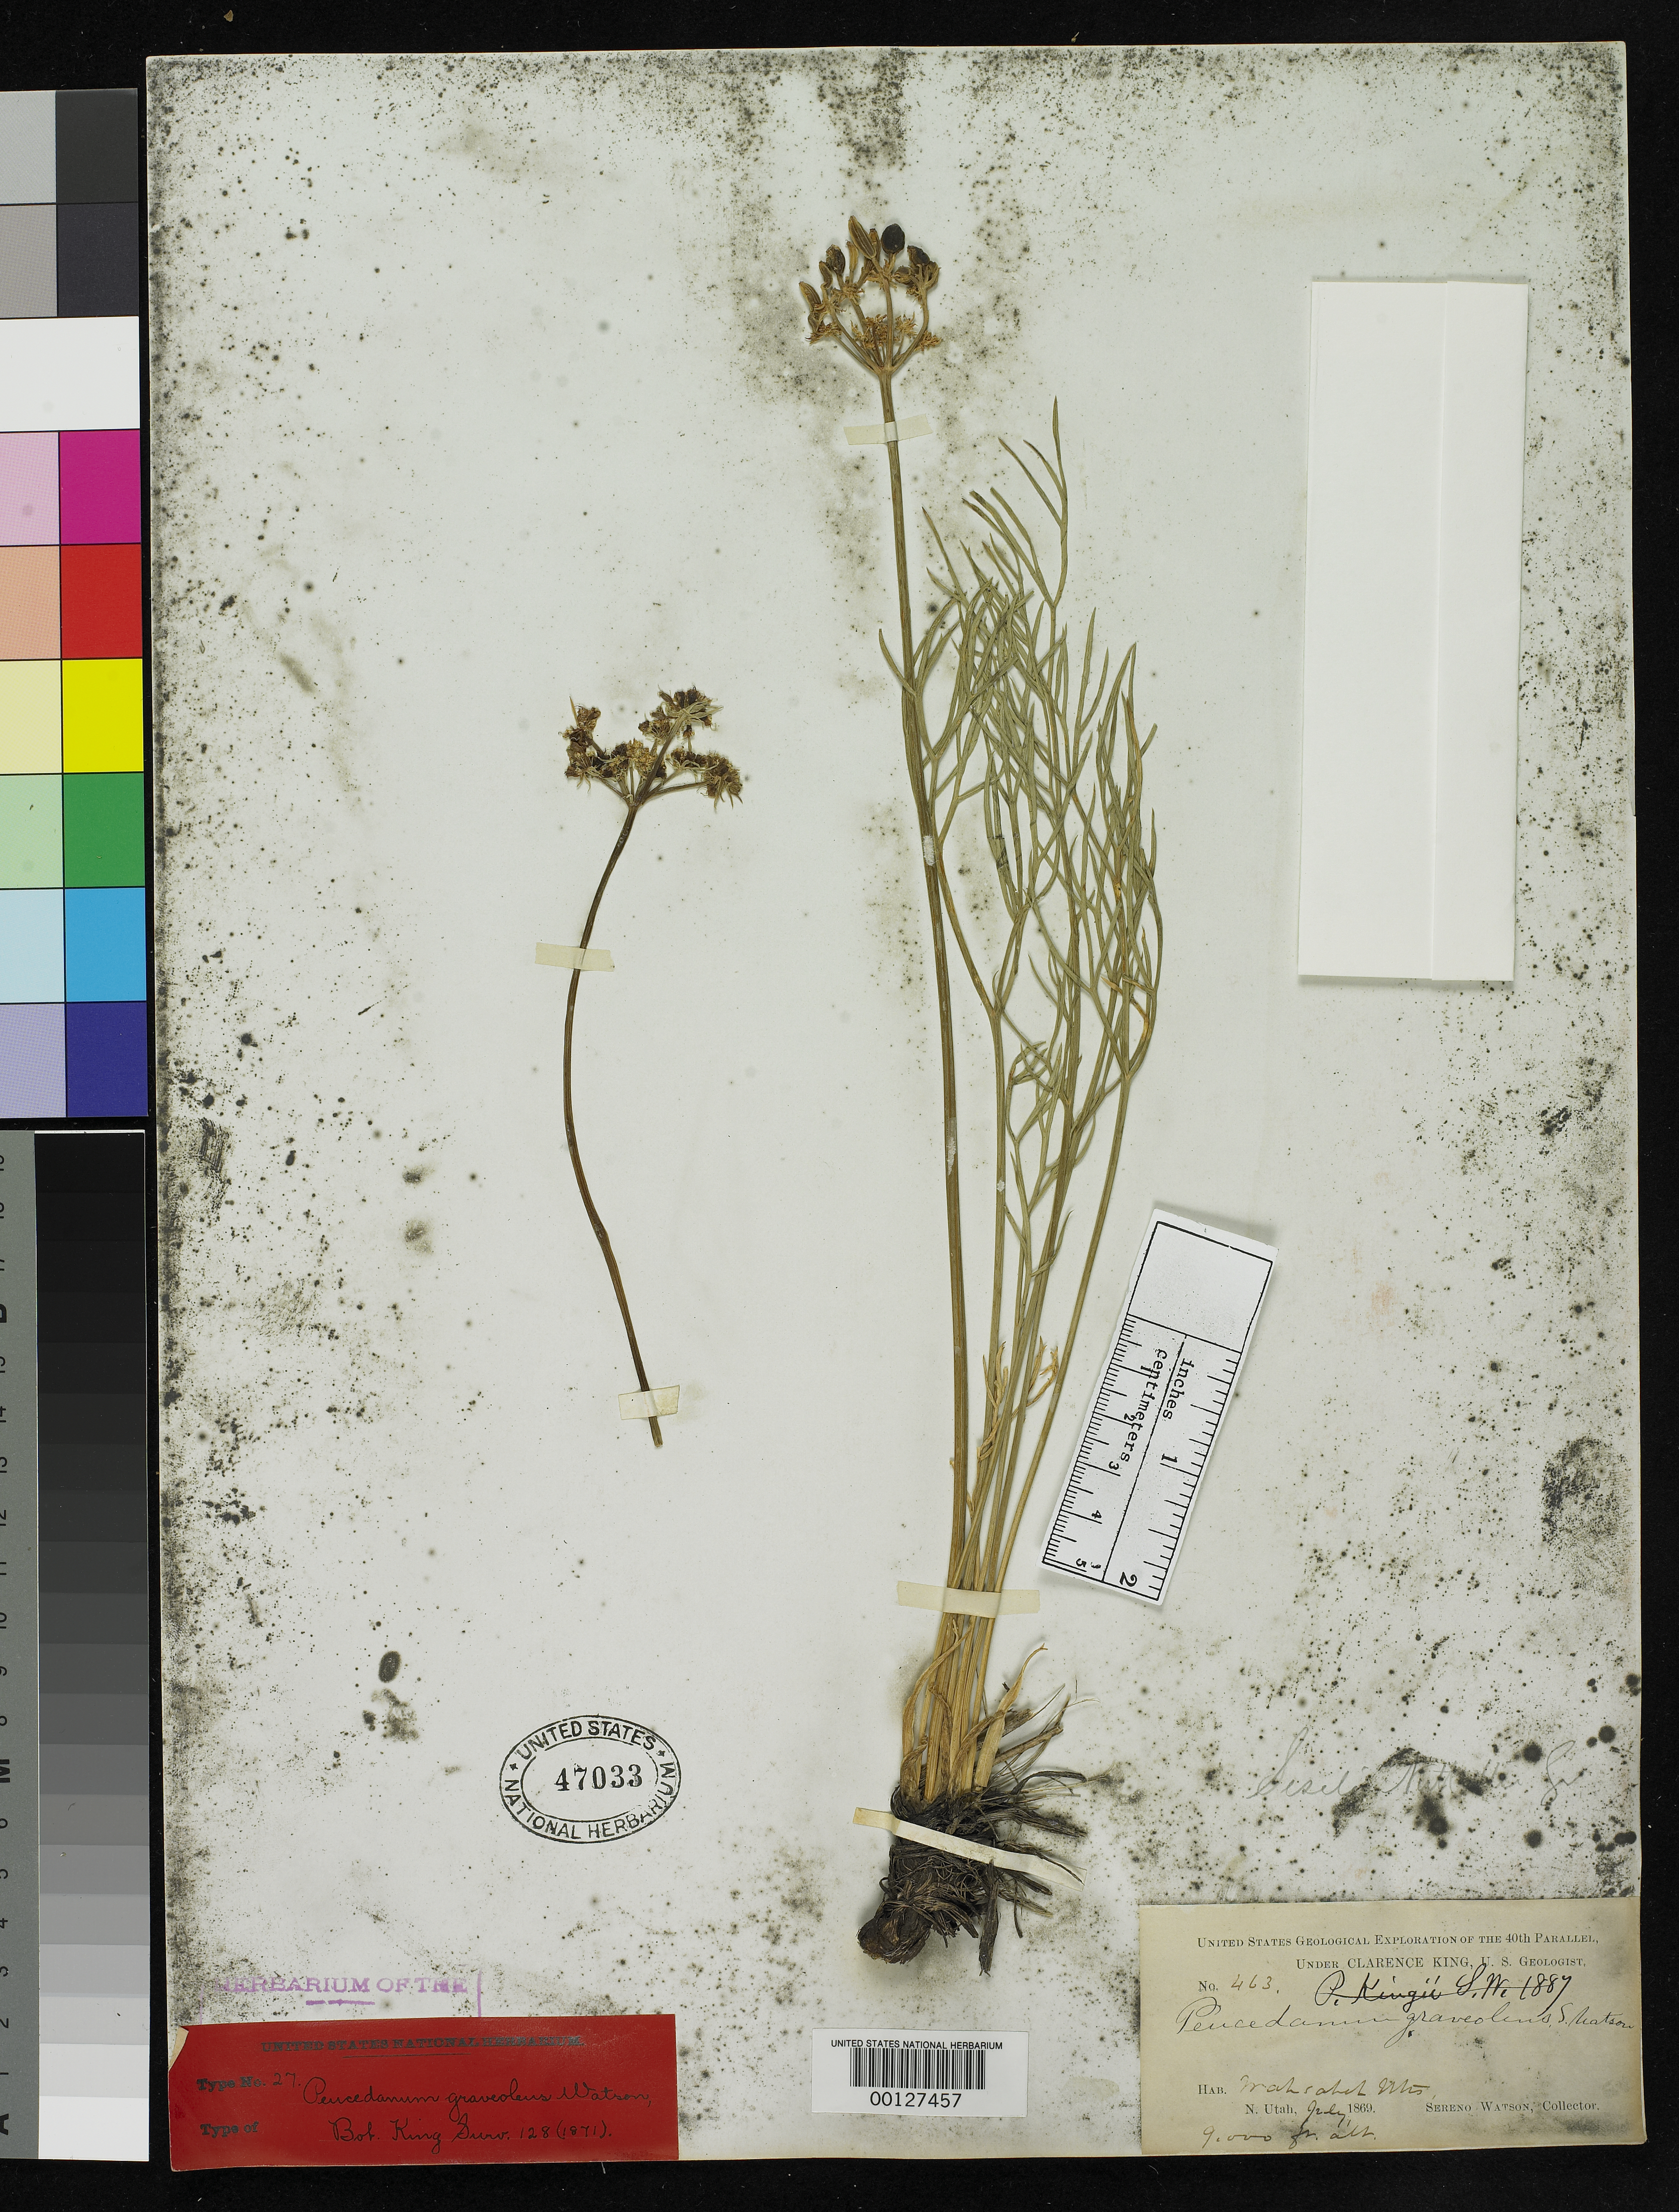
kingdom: Plantae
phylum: Tracheophyta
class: Magnoliopsida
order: Apiales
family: Apiaceae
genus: Peucedanum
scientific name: Peucedanum graveolens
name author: S. Watson in C. King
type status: Syntype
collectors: S. Watson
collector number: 463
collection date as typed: Jul 1869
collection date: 1869-07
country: United States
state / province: Utah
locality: Wahsatch Mts.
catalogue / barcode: US 47033